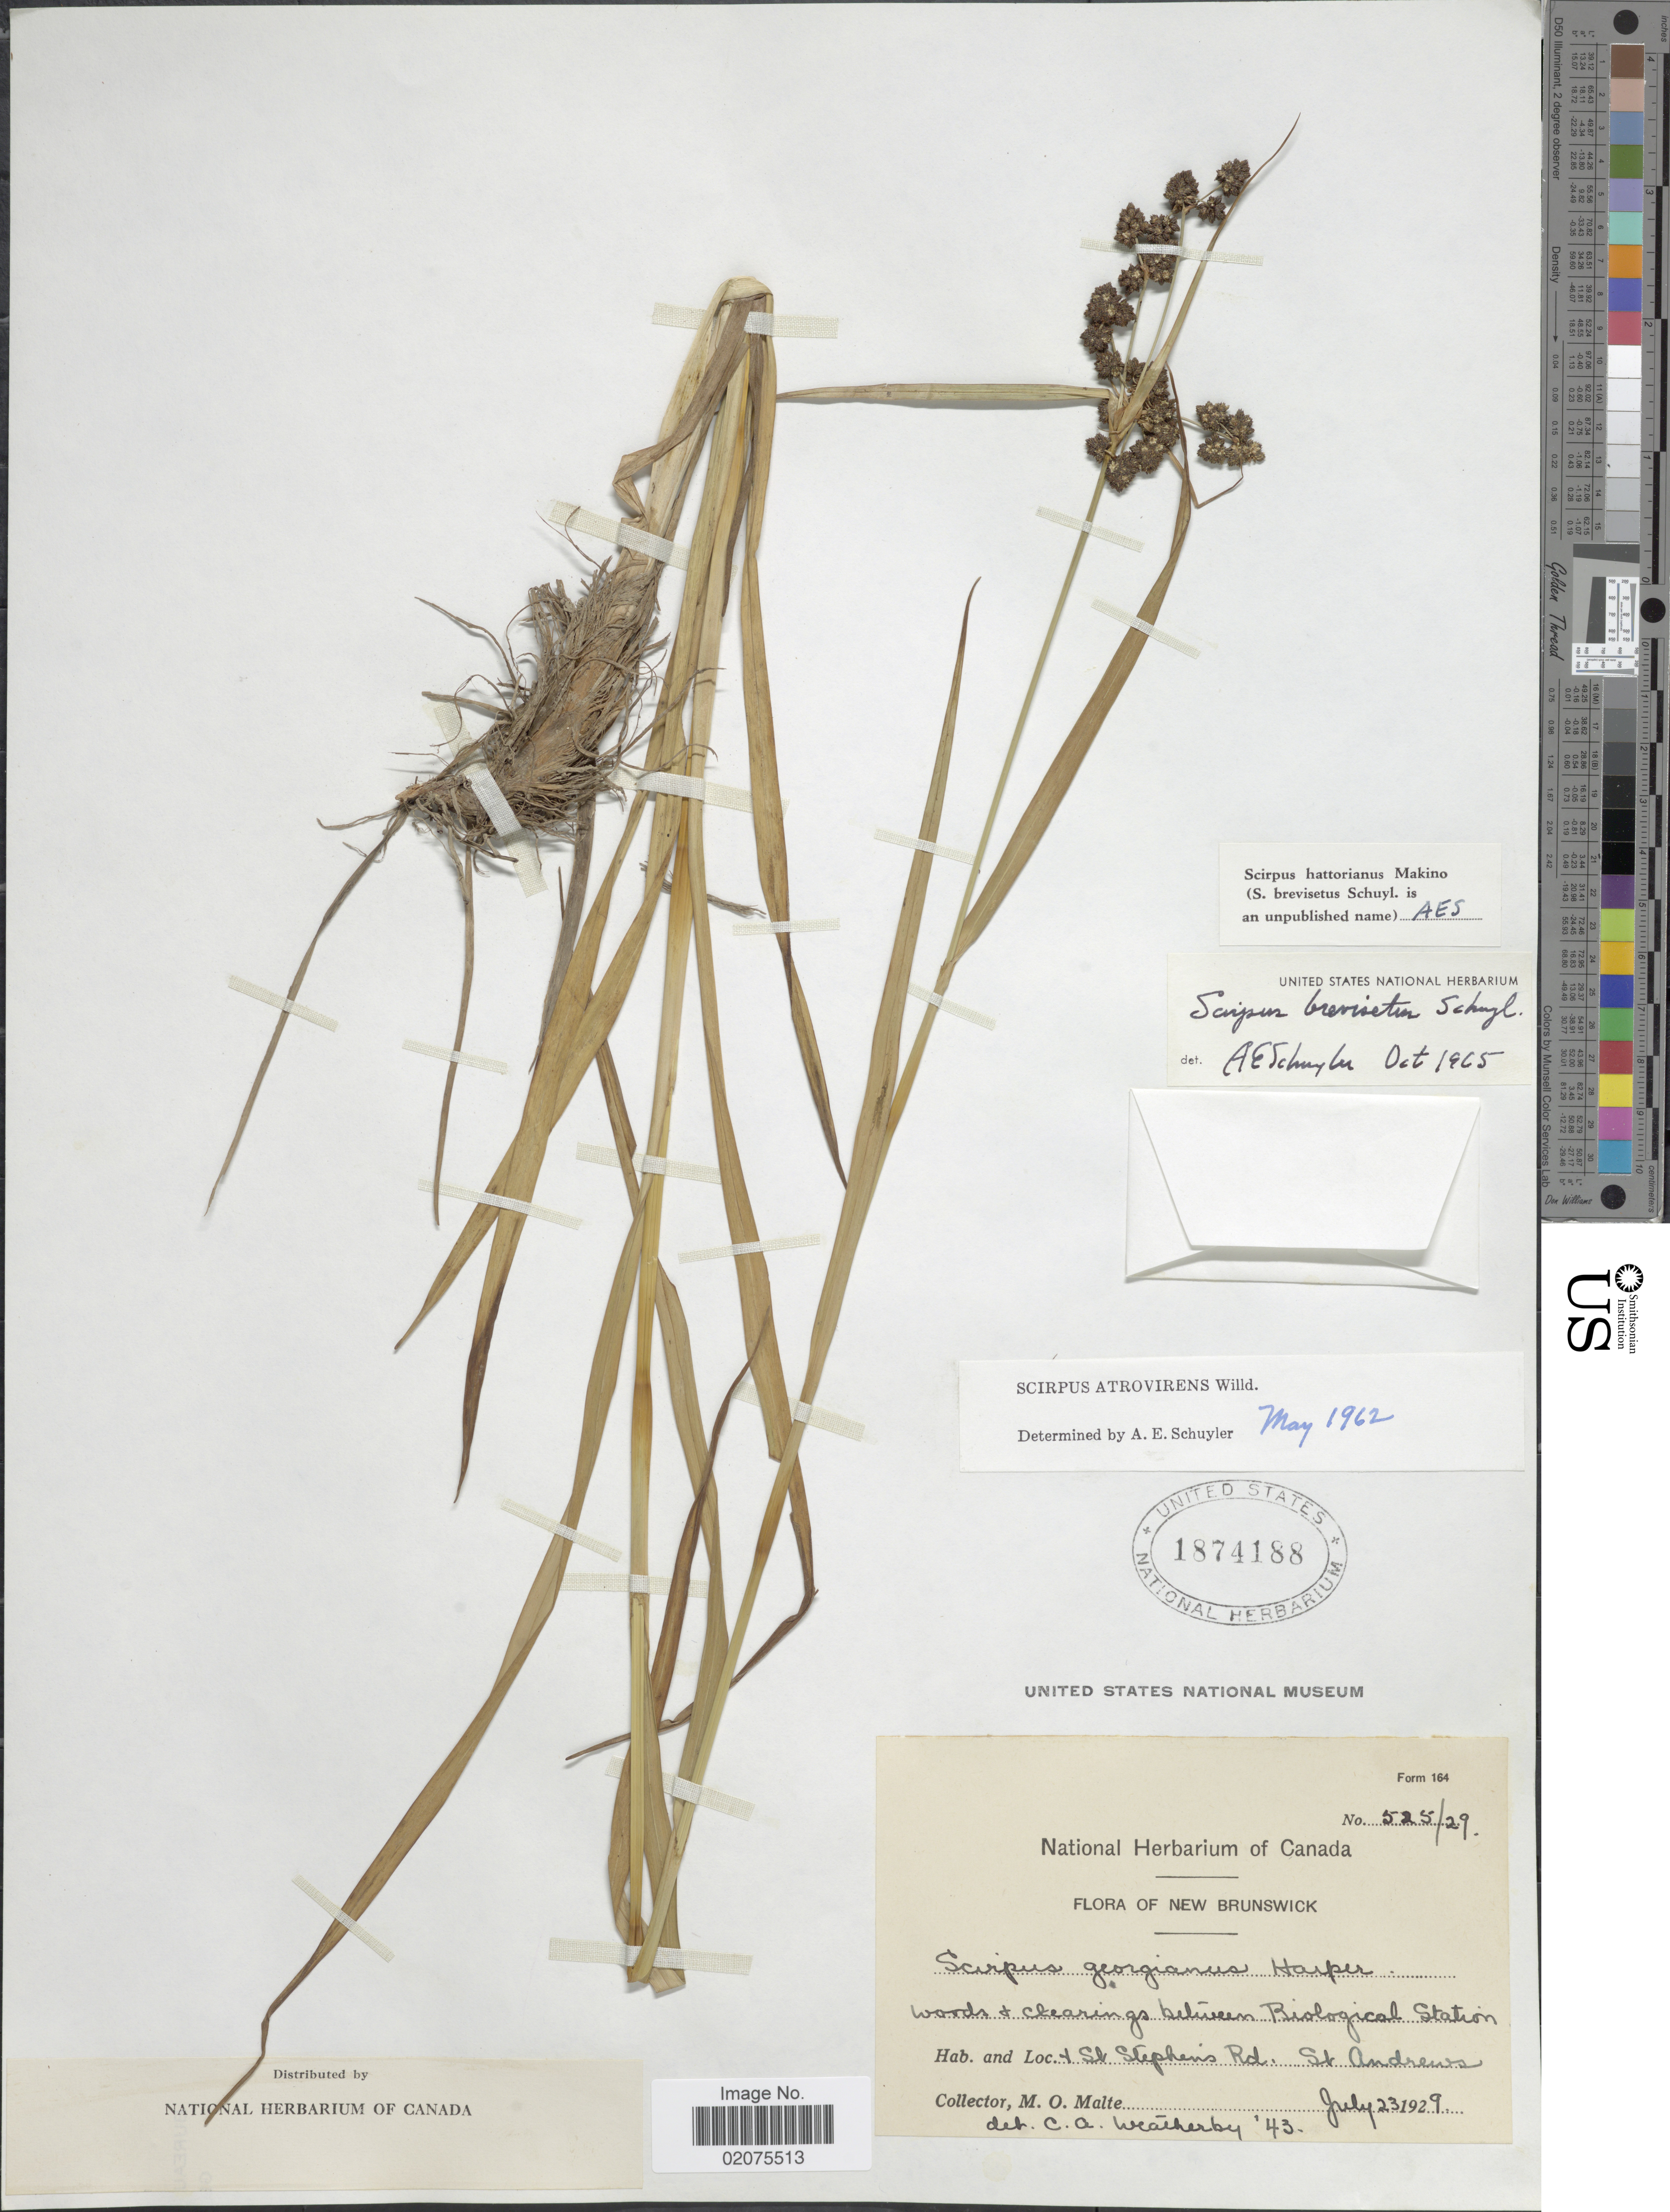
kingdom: Plantae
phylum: Tracheophyta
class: Liliopsida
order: Poales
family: Cyperaceae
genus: Scirpus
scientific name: Scirpus hattorianus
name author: Makino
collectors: M. O. Malte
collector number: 525/29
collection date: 1929-07-23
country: Canada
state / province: New Brunswick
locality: Woods + clearings between Biological Station + St. Stephens Rd. St. Andrews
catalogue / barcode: US 1874188